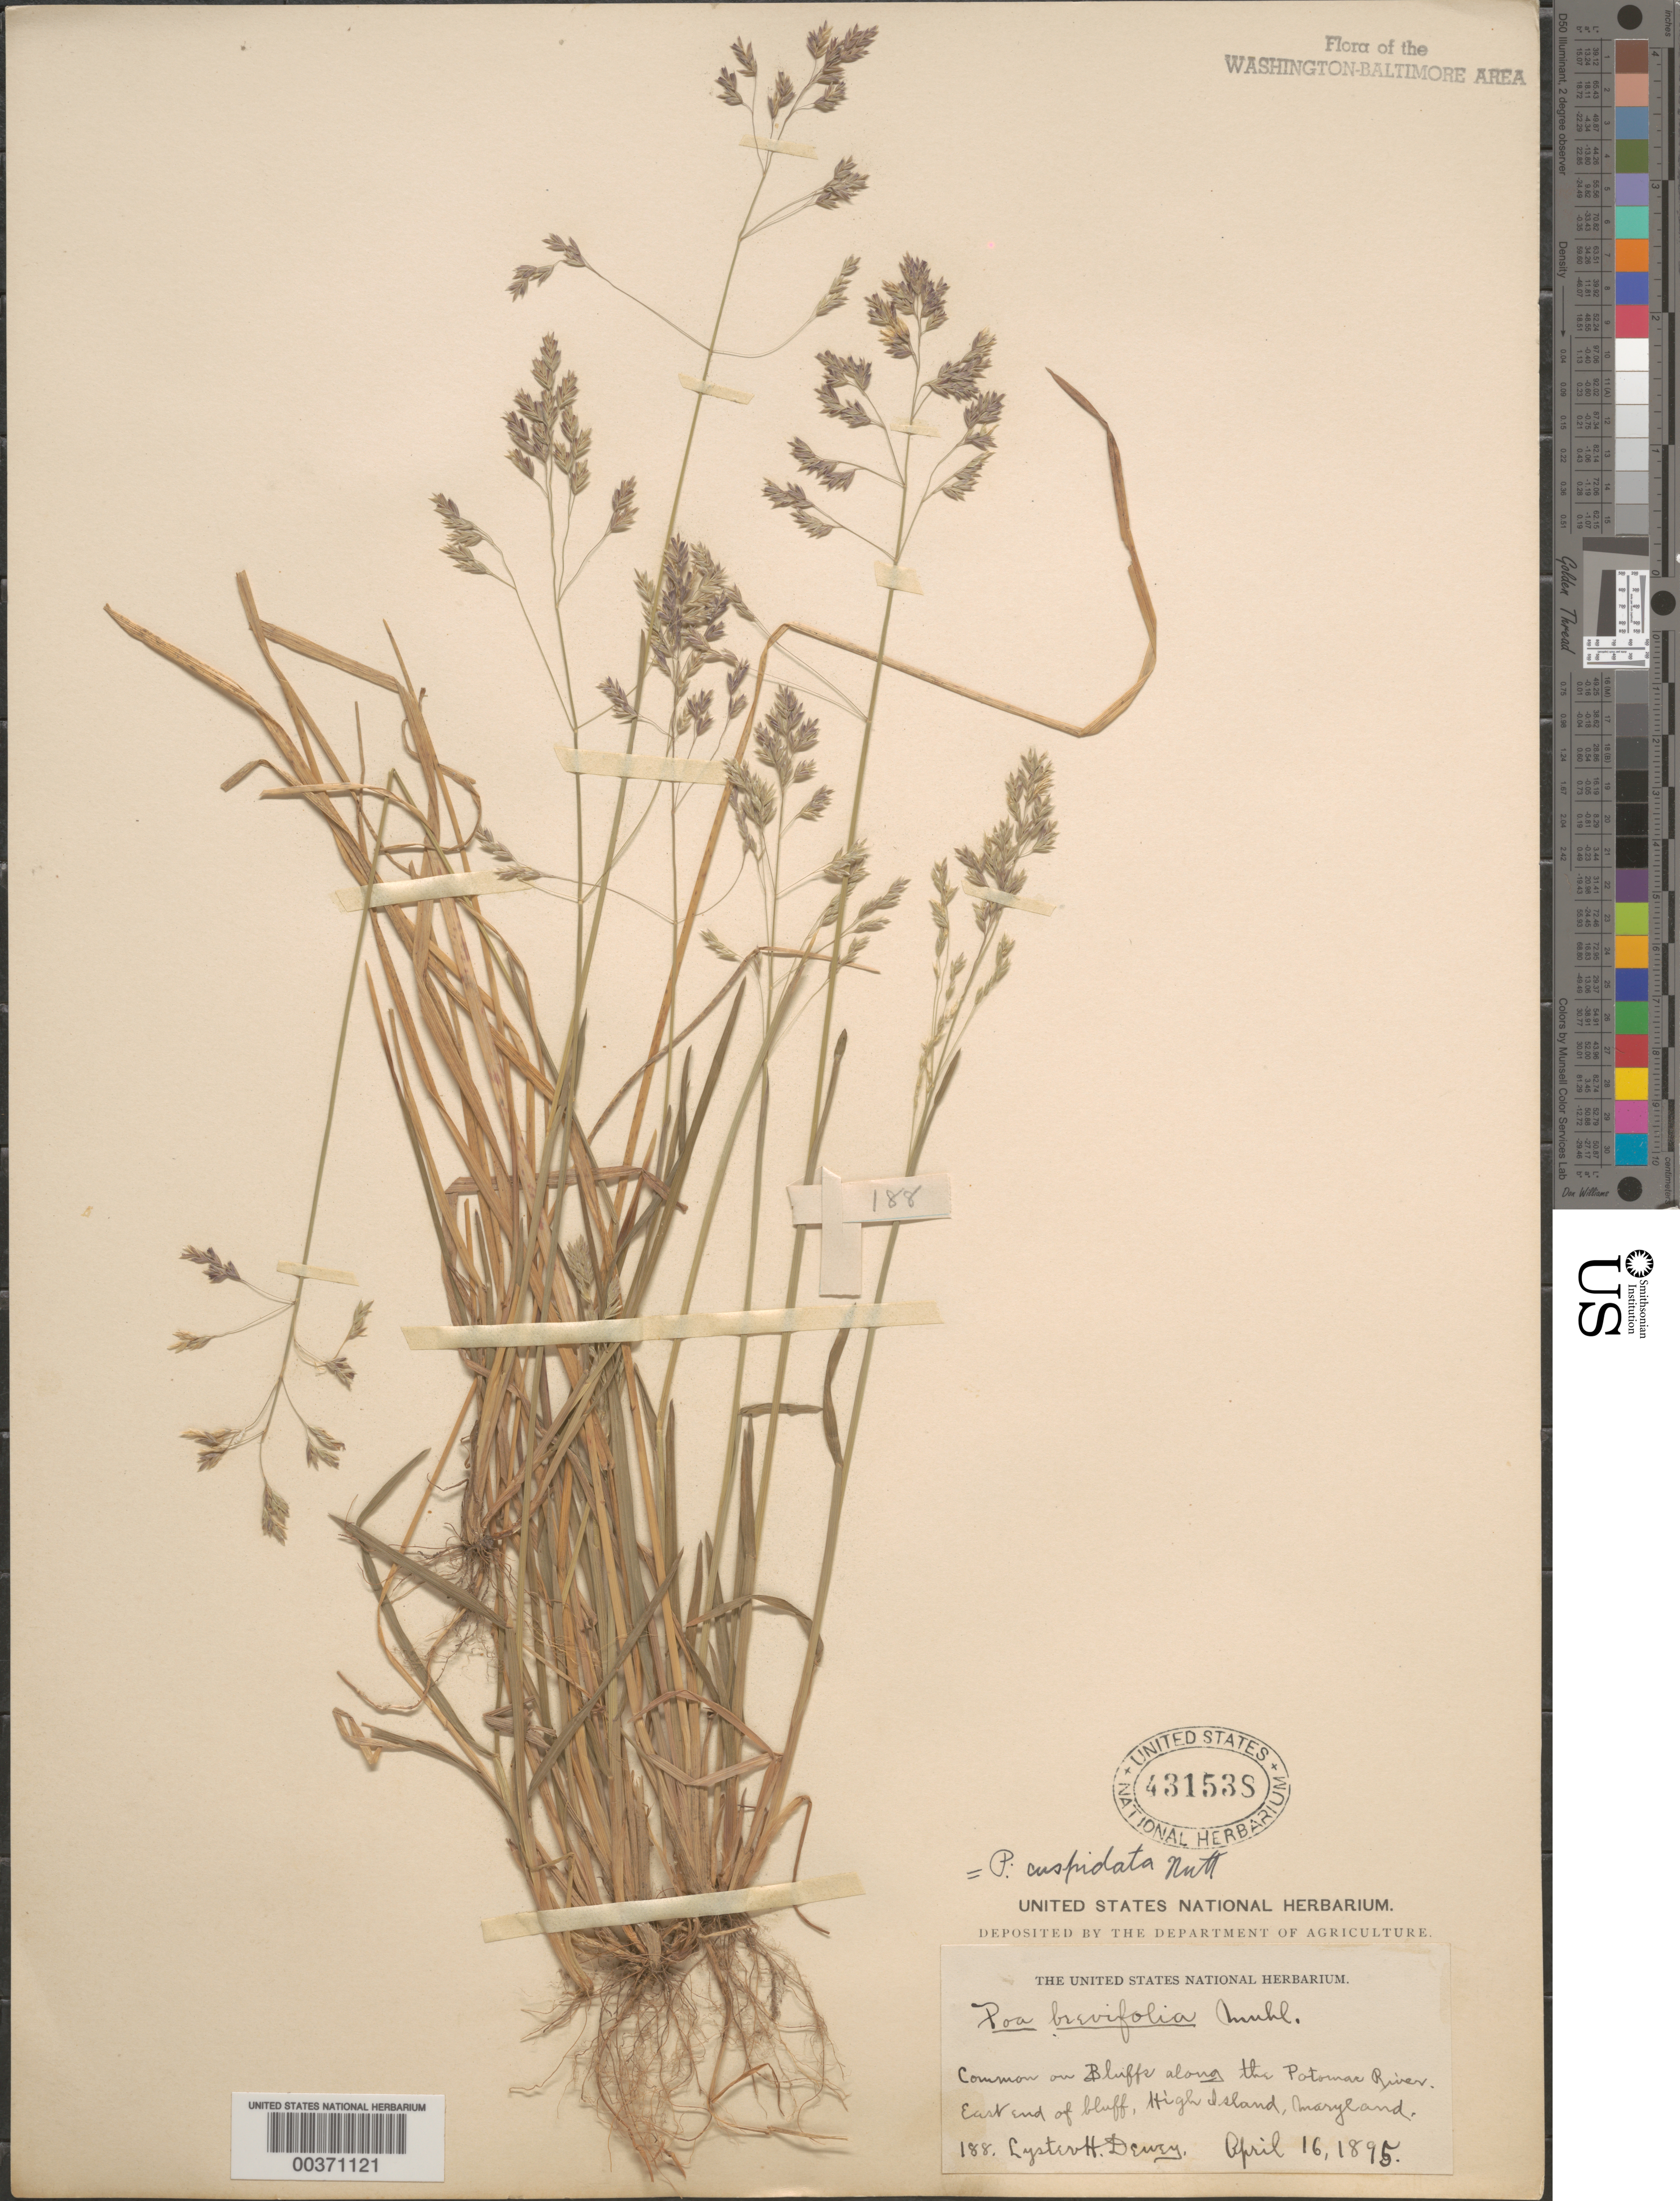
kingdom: Plantae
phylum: Tracheophyta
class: Liliopsida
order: Poales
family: Poaceae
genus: Poa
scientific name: Poa cuspidata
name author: Nutt.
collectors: L. H. Dewey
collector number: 188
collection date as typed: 16 Apr 1895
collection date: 1895-04-16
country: United States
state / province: Maryland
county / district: Montgomery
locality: High Island C. & O. Canal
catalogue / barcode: US 431538